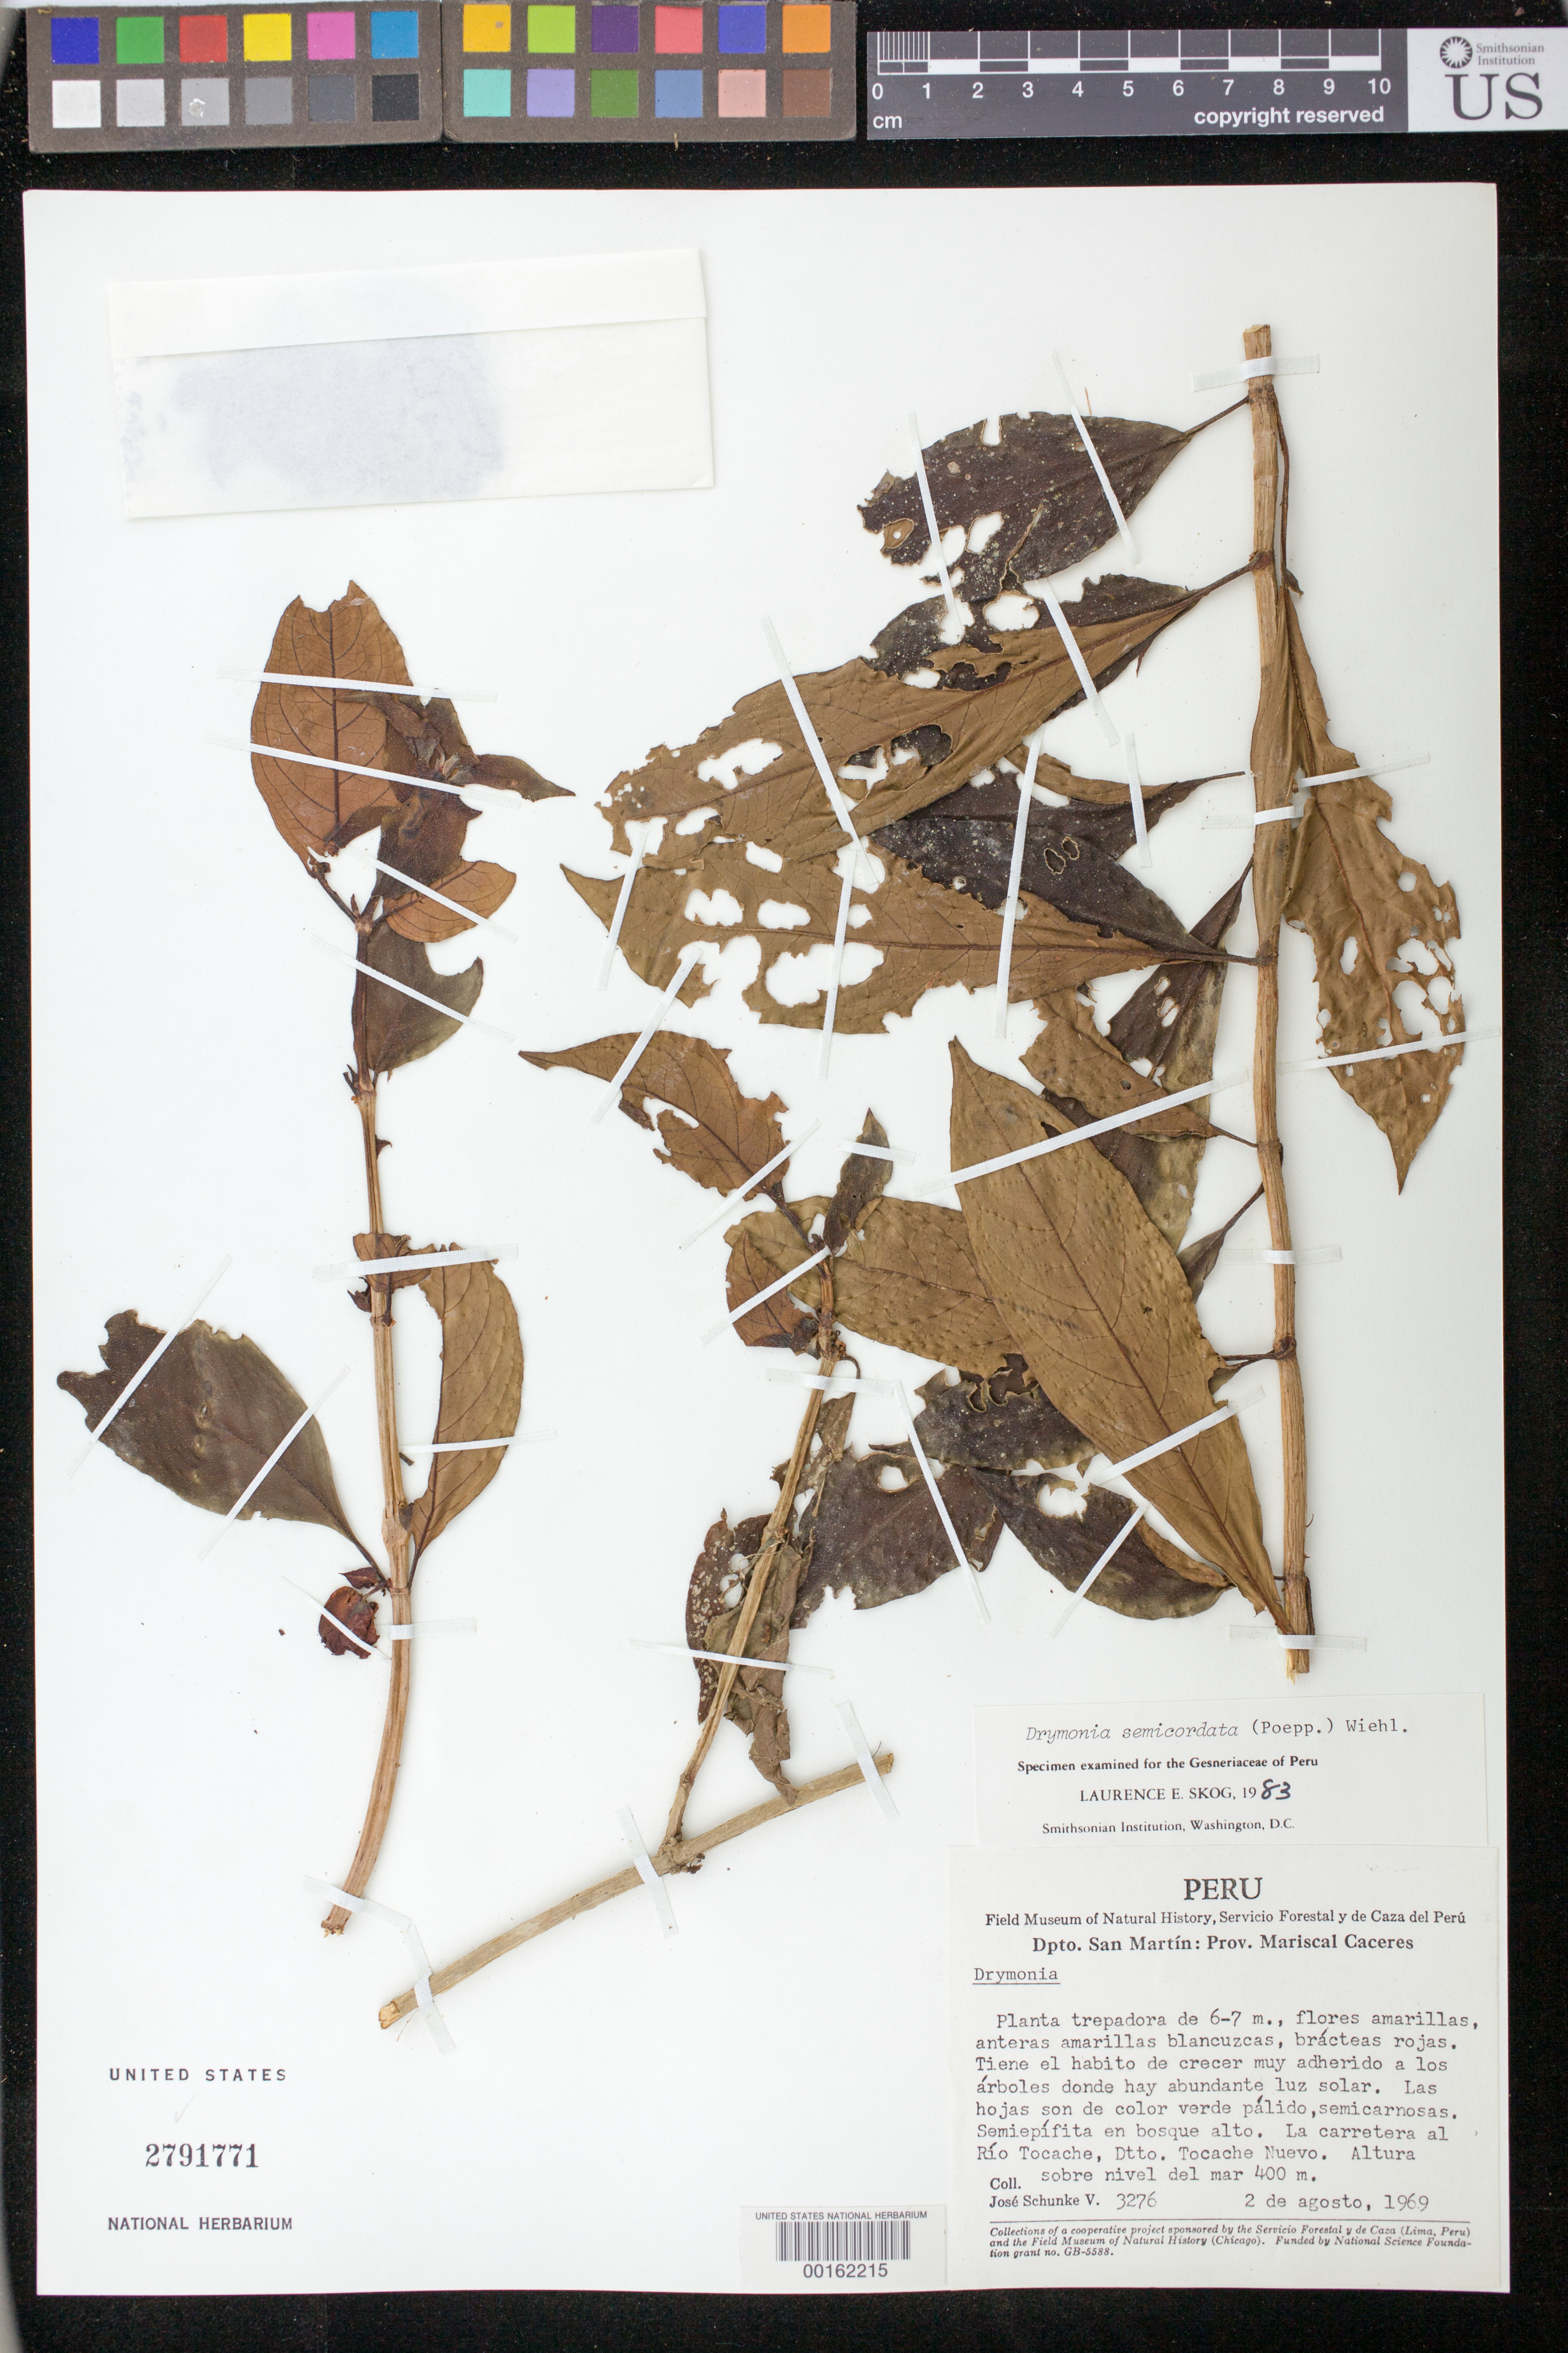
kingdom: Plantae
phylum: Tracheophyta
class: Magnoliopsida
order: Lamiales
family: Gesneriaceae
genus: Drymonia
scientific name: Drymonia semicordata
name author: (Poepp.) Wiehler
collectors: J. Schunke Vigo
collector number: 3276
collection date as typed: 02 Aug 1969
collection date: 1969-08-02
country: Peru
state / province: San Martín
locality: Prov. Mariscal Cáceres, Dtto. Tocache Nuevo, highway to Rio Tocache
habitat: Semiepiphyte in tall forest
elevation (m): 400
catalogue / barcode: US 2791771